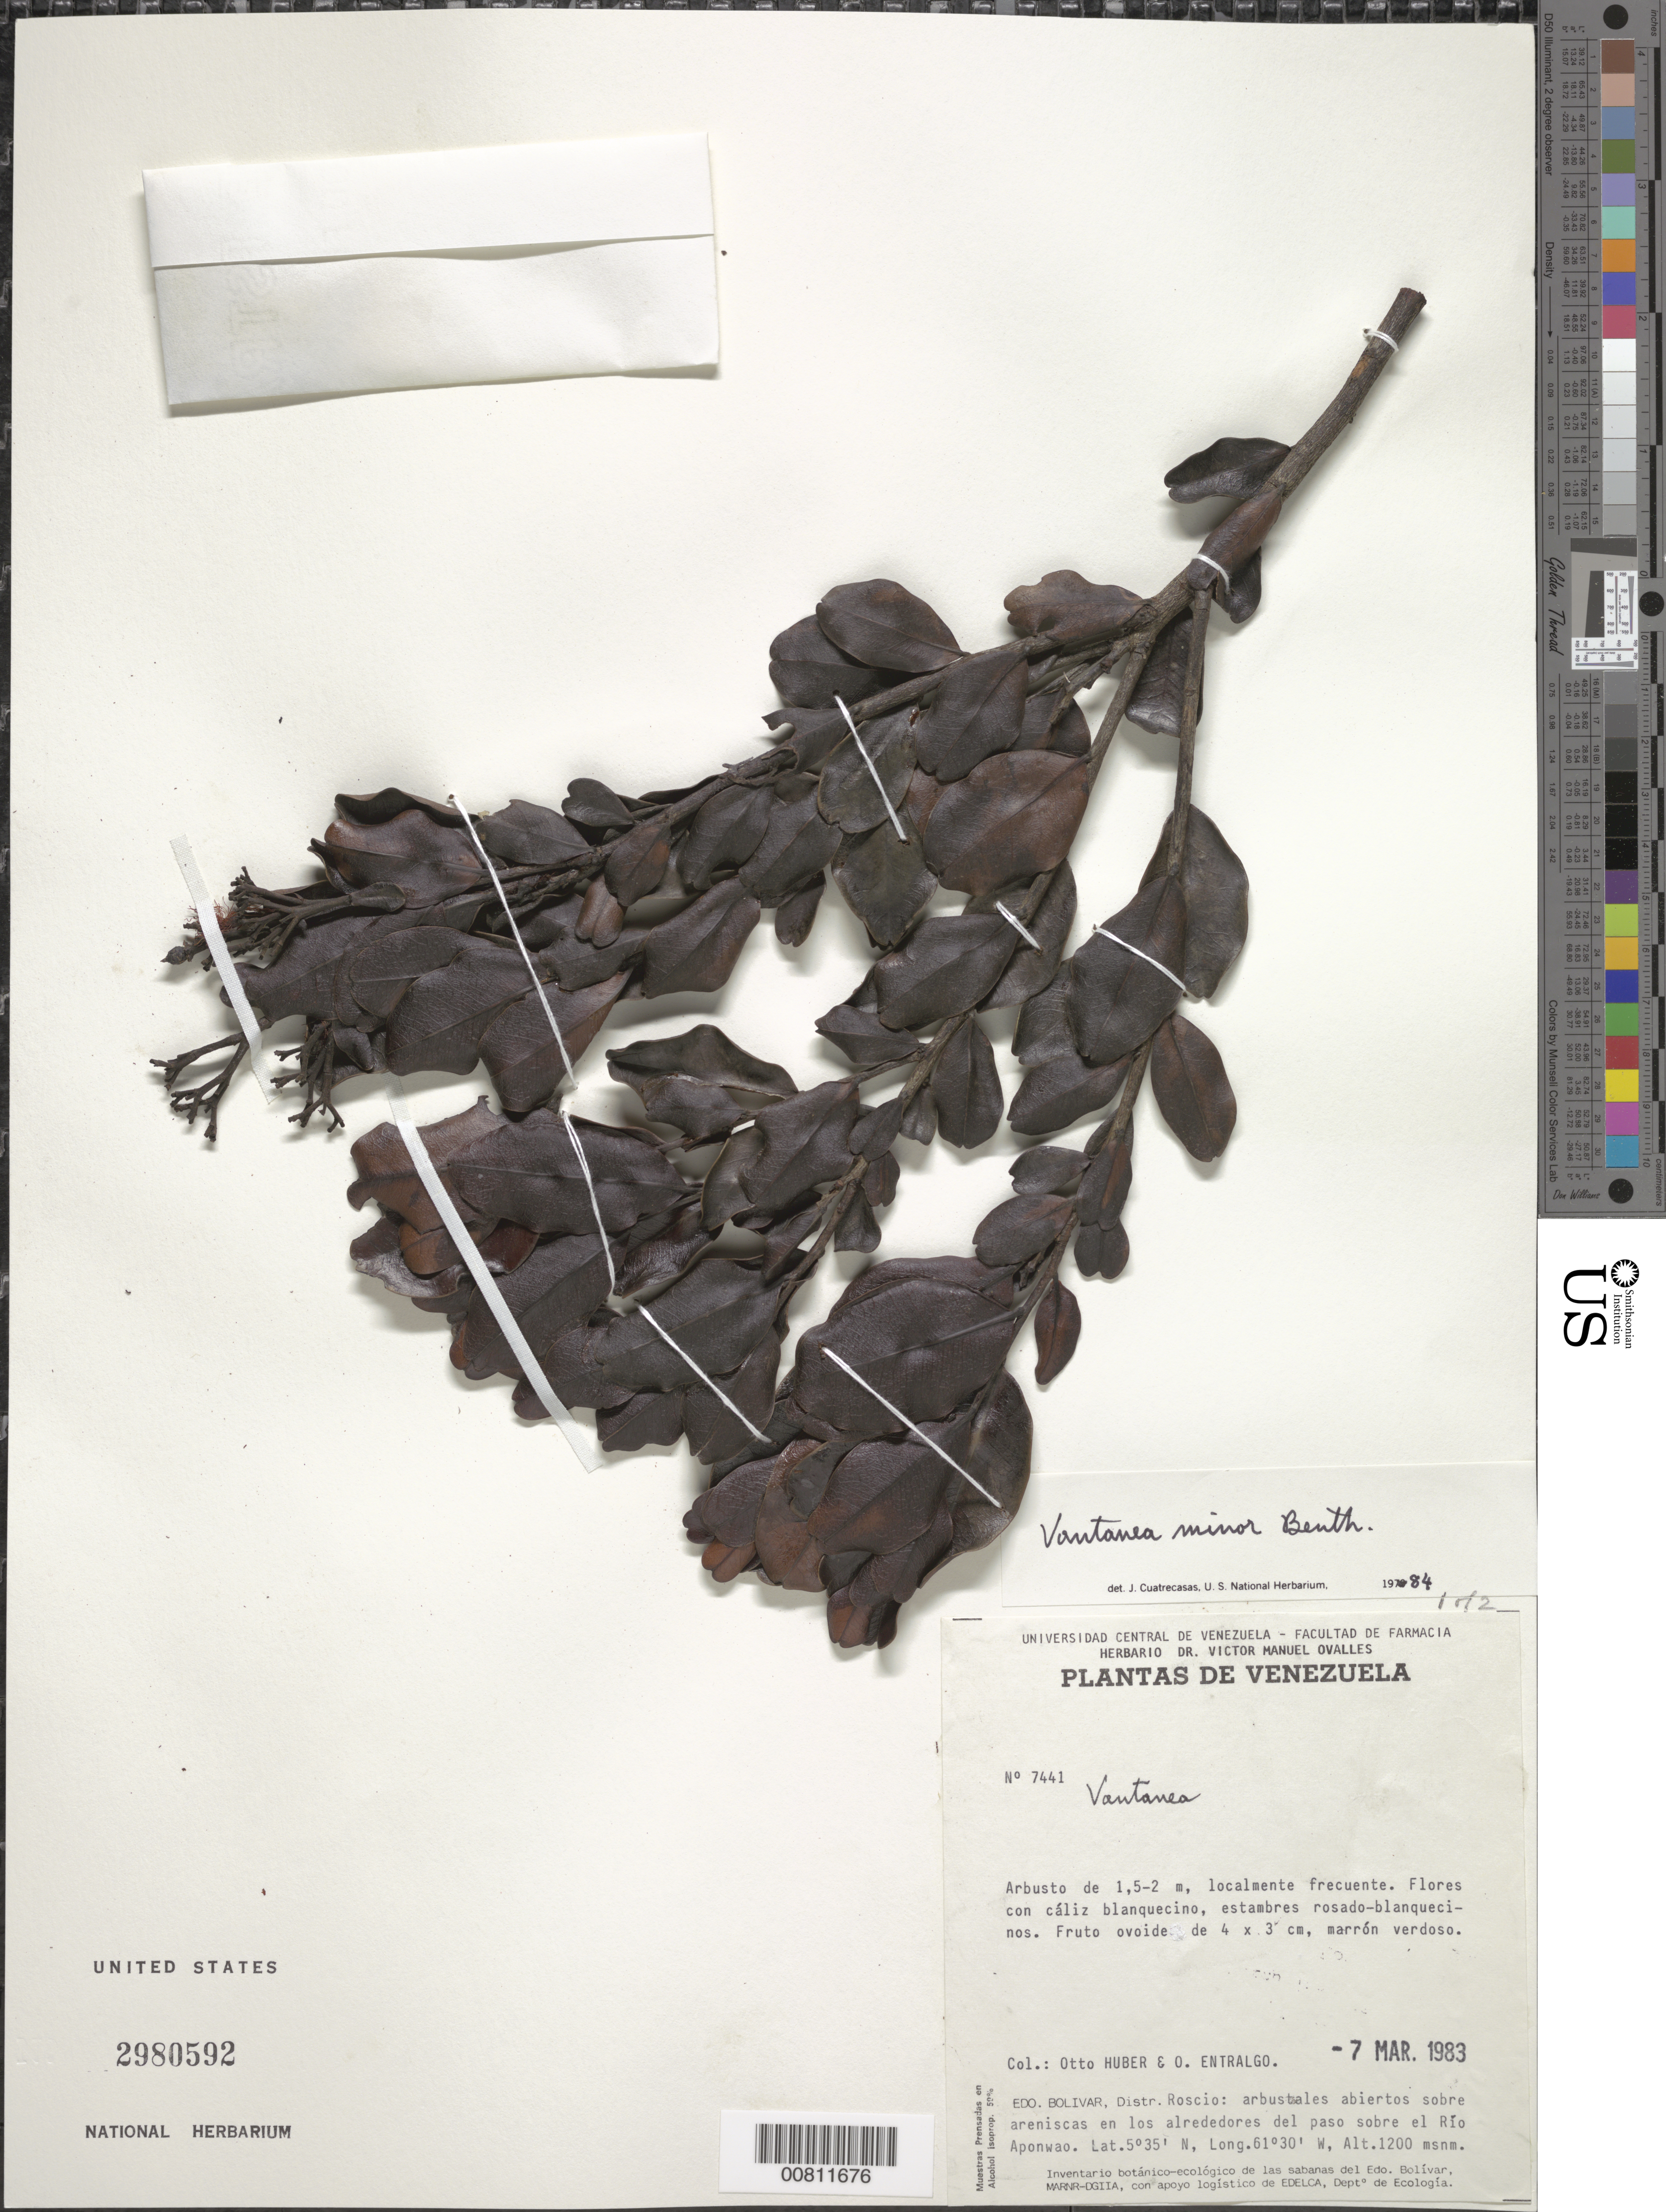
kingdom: Plantae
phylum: Tracheophyta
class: Magnoliopsida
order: Malpighiales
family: Humiriaceae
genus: Vantanea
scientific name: Vantanea minor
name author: Benth.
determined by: Cuatrecasas, J.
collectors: O. Huber & O. Entralgo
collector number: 7441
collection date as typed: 7-Mar-83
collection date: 1983-03-07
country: Venezuela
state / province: Bolívar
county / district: Roscio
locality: Río Aponwao, del paso sobre el Salto Aponwao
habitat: Arbustales abiertos sobre areniscas en los alrededores del paso sobre el rio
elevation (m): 1200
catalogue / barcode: US 2980592